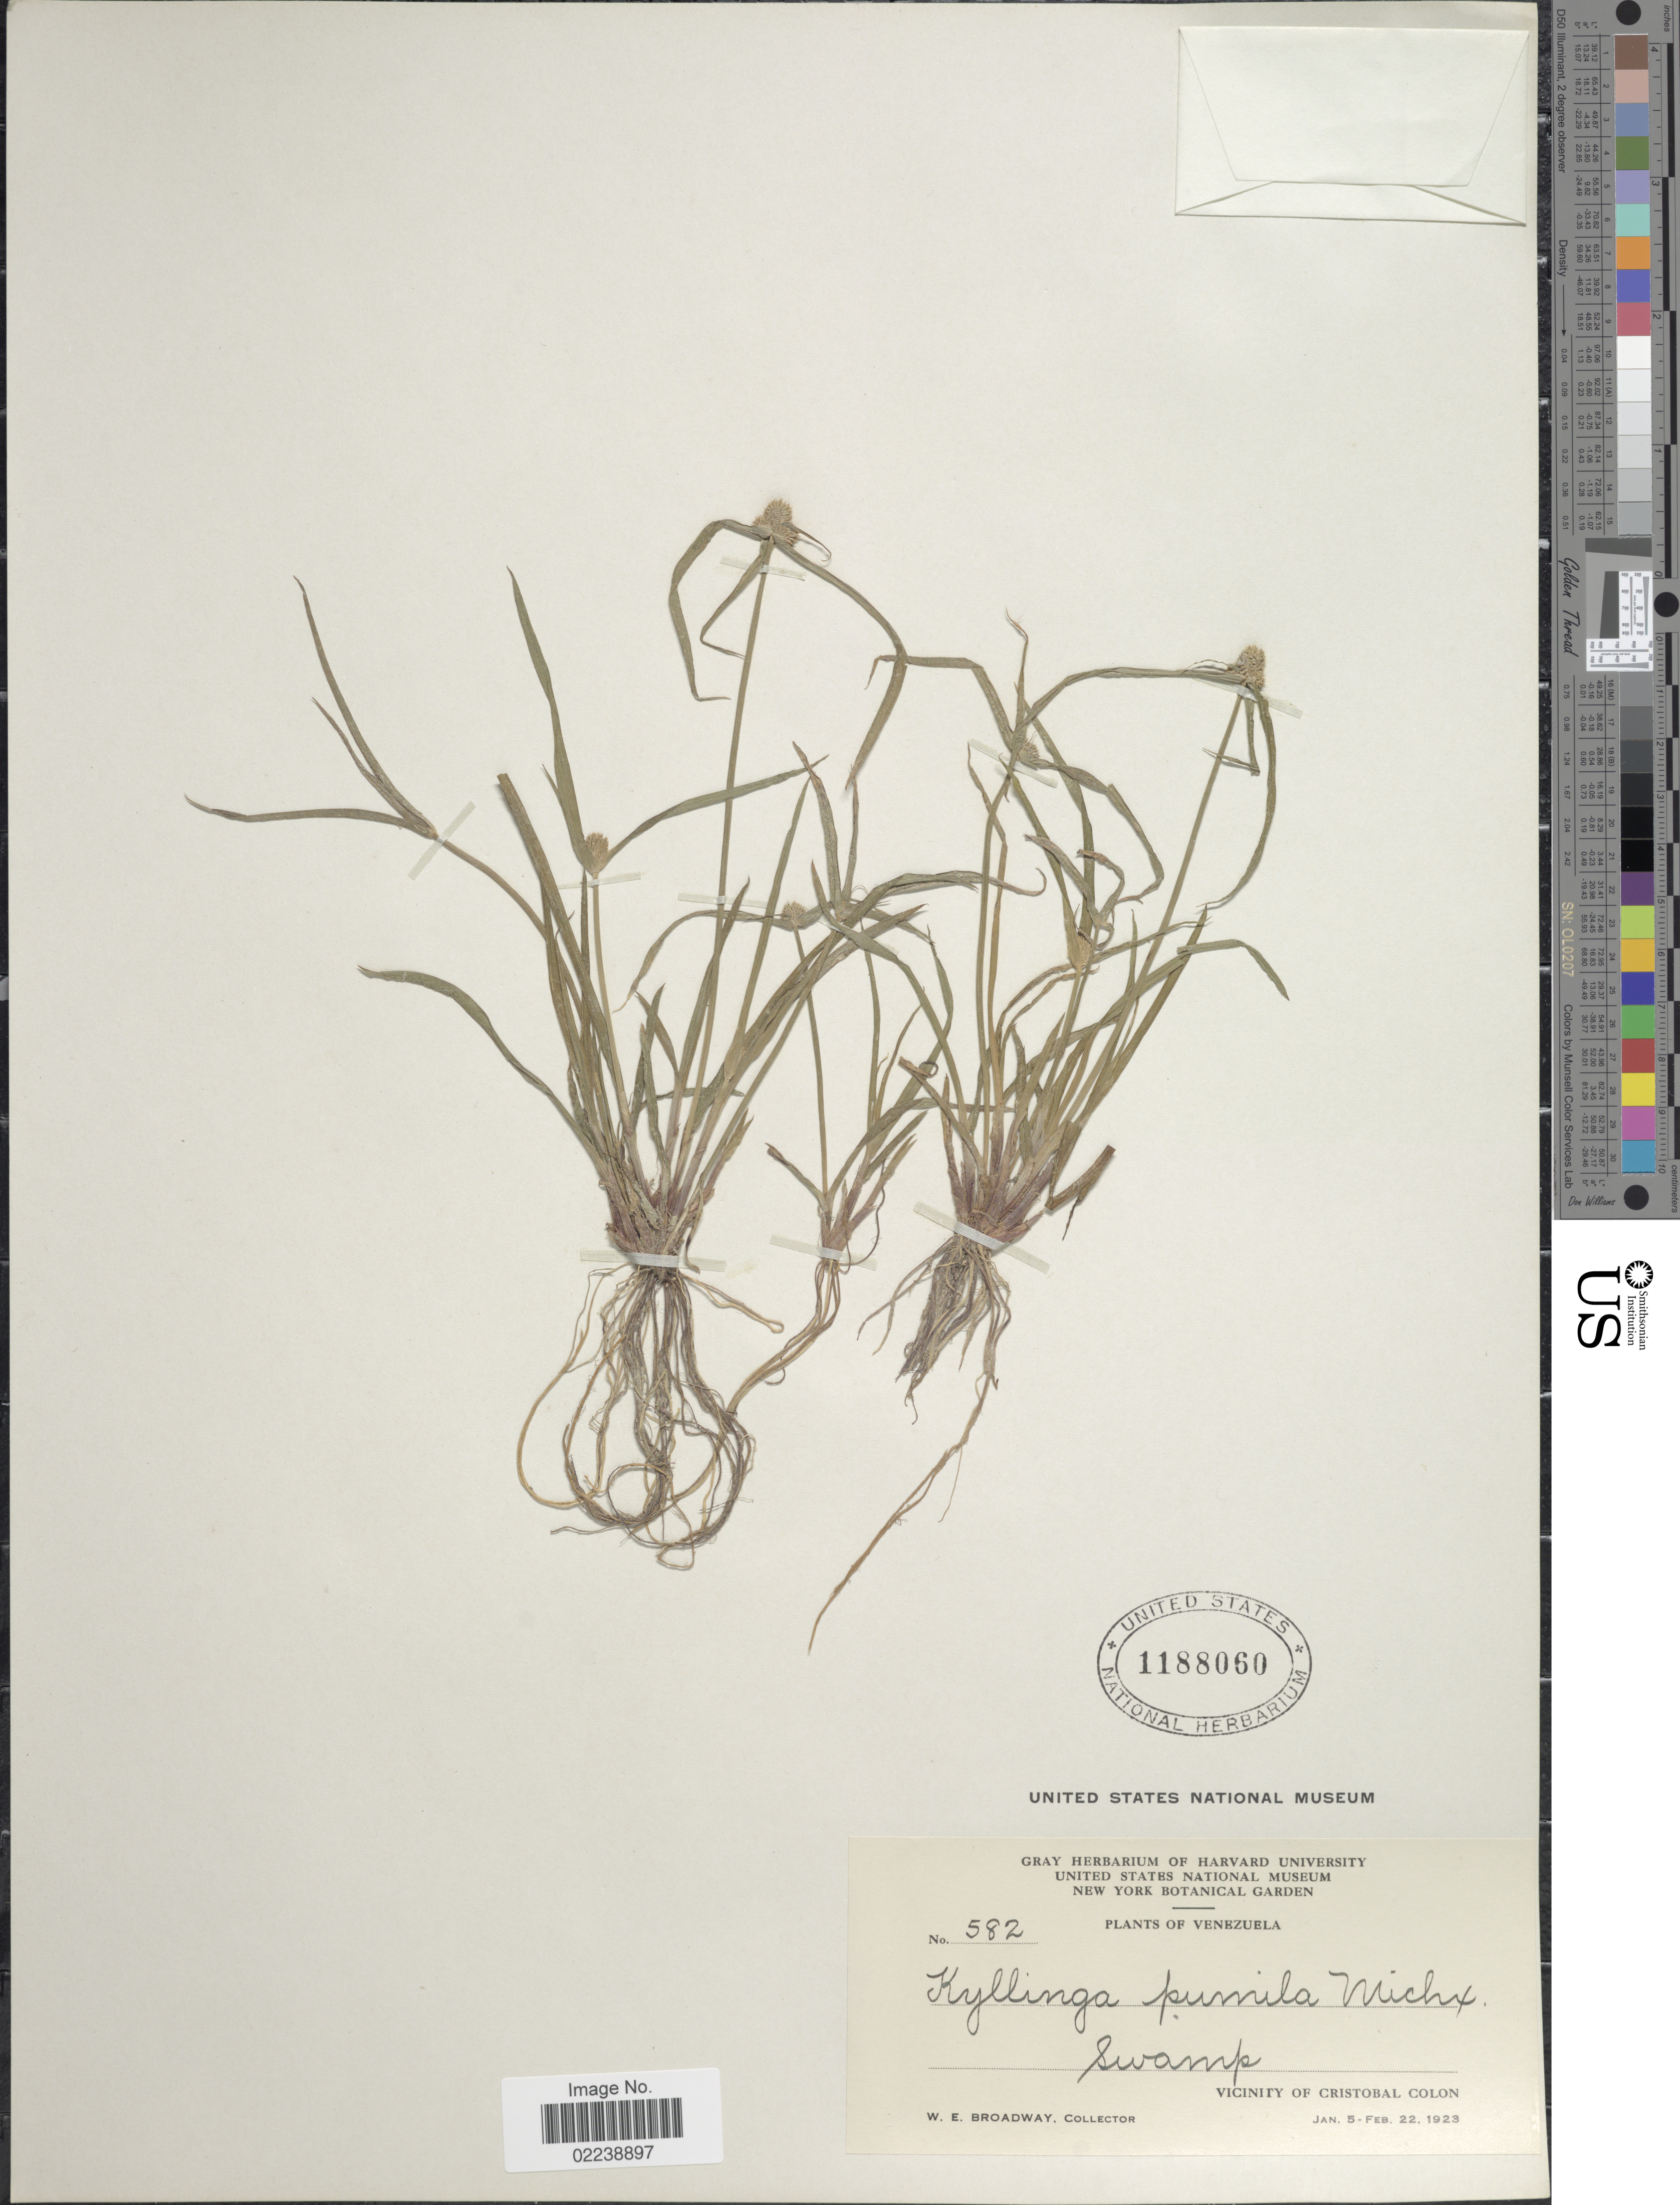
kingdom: Plantae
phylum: Tracheophyta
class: Liliopsida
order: Poales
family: Cyperaceae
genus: Cyperus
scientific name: Cyperus hortensis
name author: (Salzm. ex Steud.) Dorr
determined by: Strong, Mark T., (BOT), Smithsonian Institution - National Museum of Natural History (UNITED STATES)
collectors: W. E. Broadway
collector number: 582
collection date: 1923-01-05/1923-02-22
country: Venezuela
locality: Vicinity of Cristobal, Colon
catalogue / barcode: US 1188060